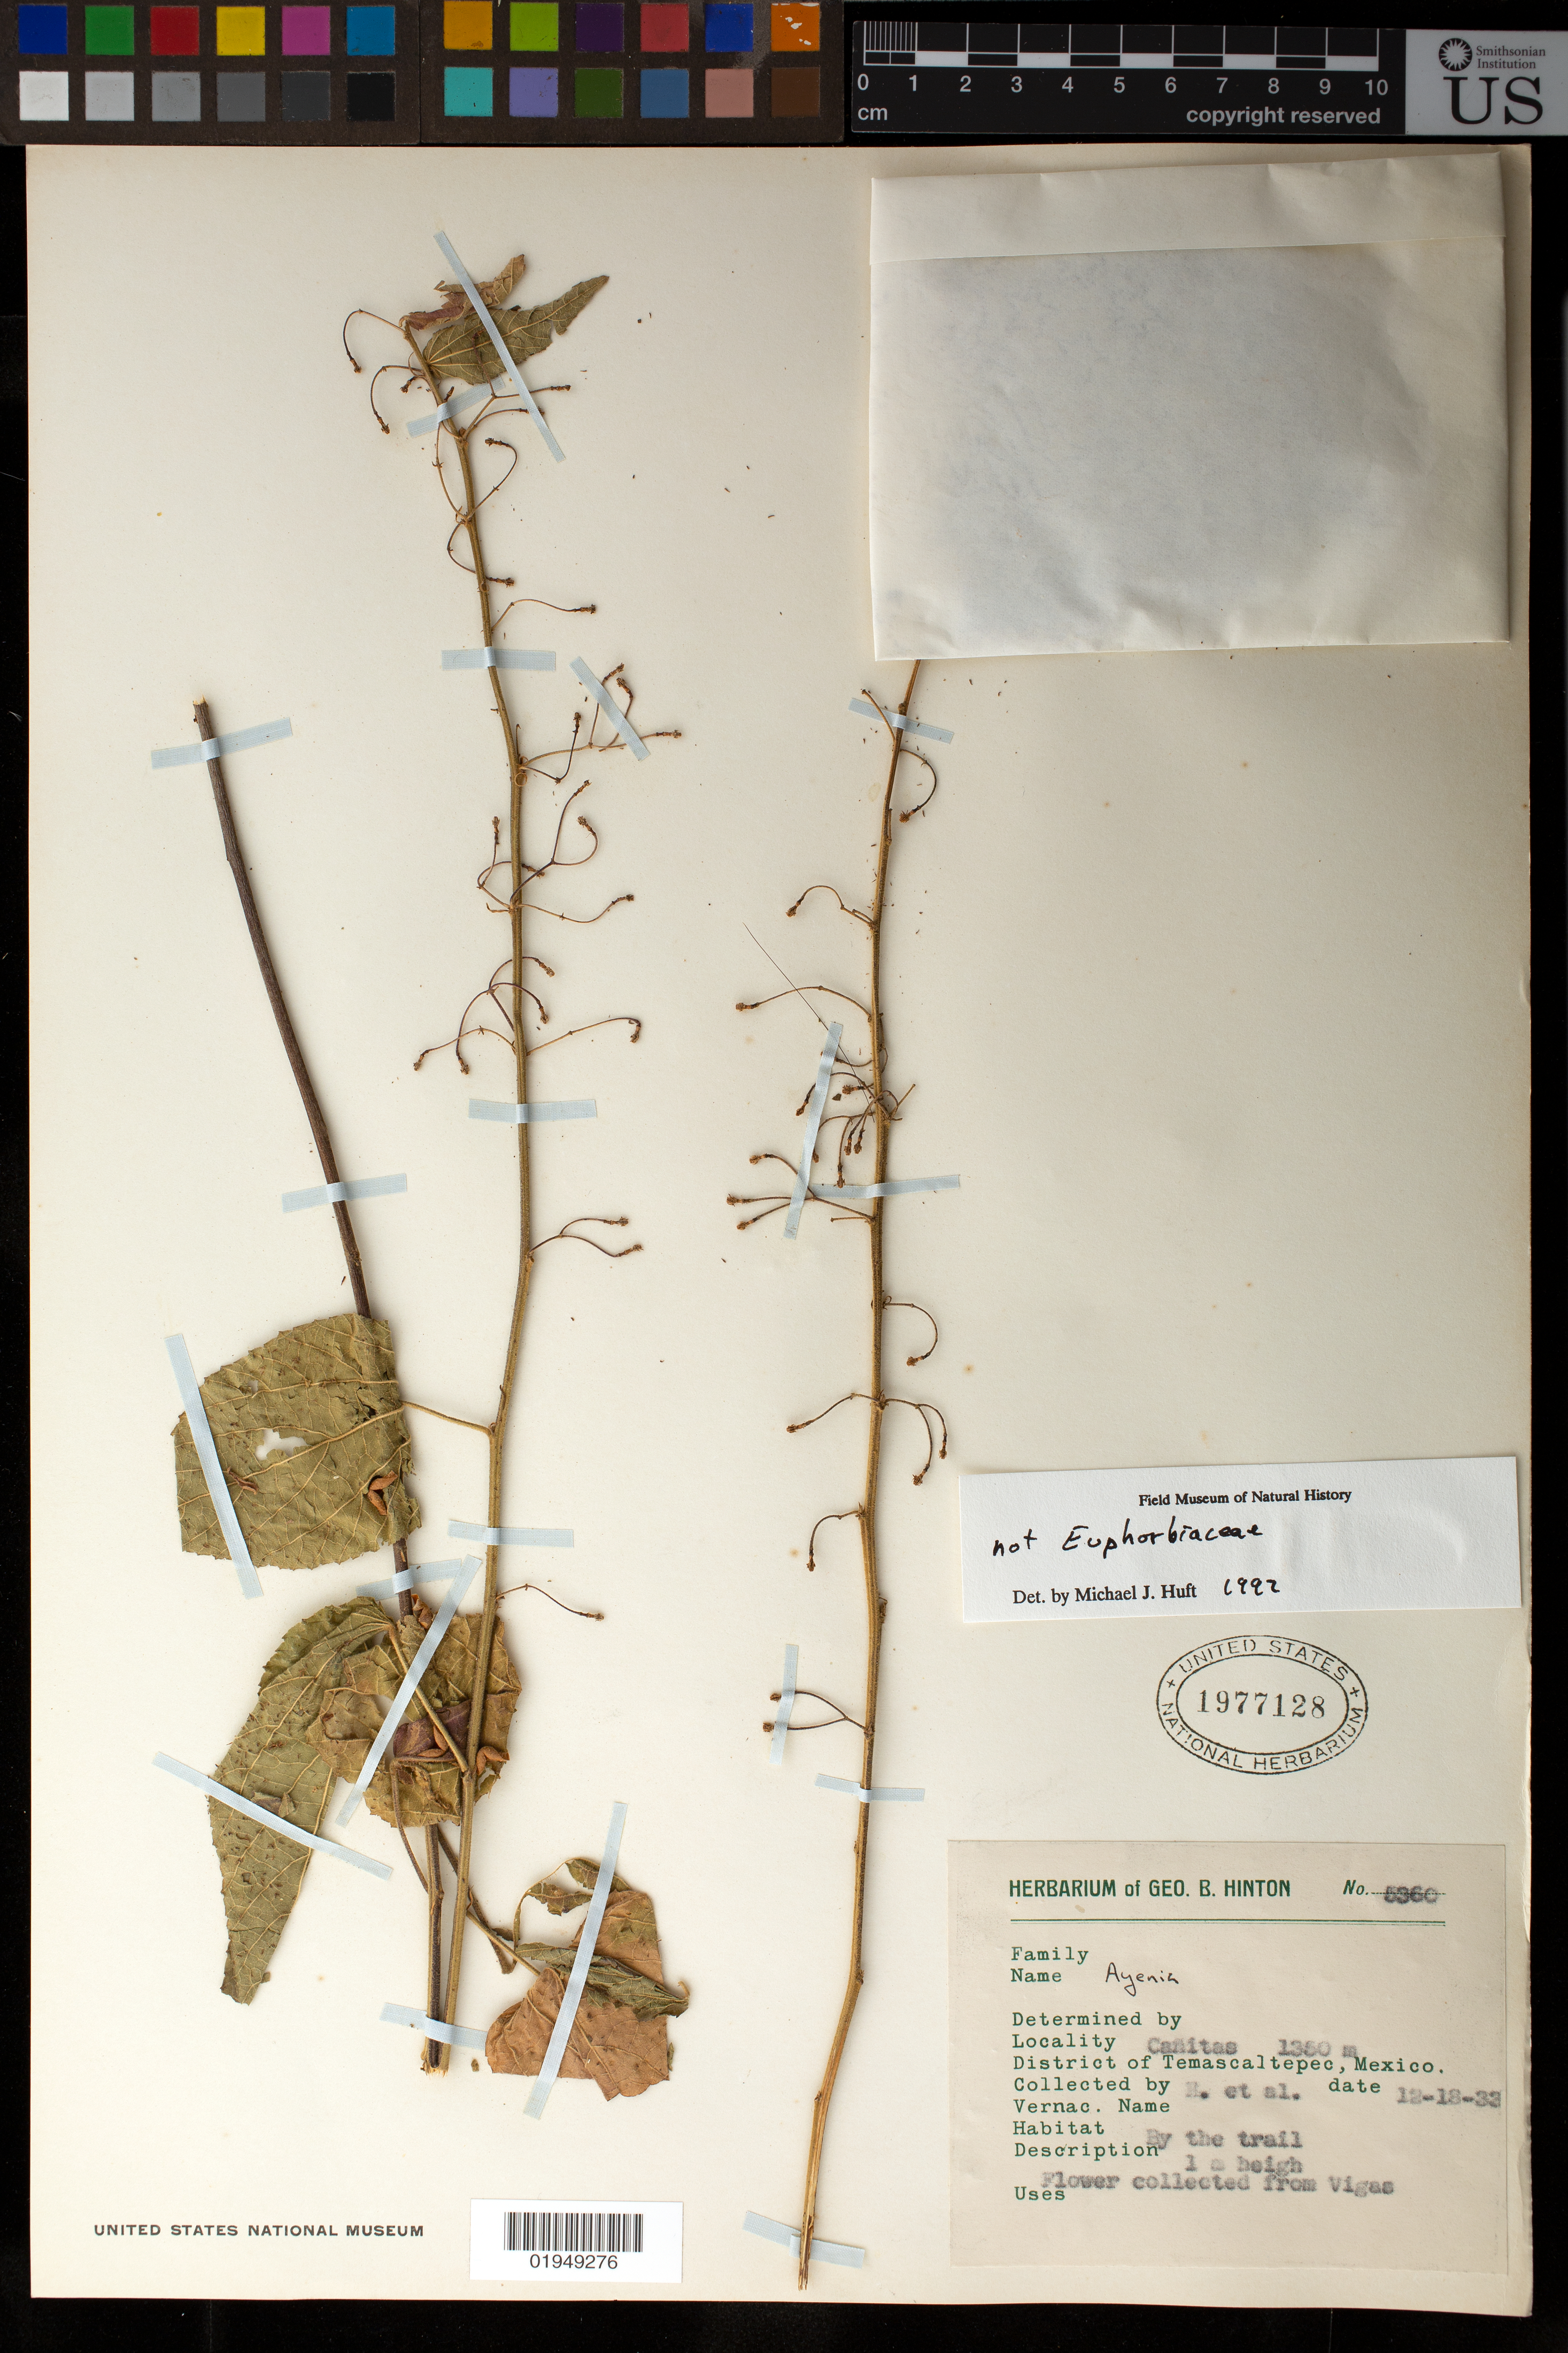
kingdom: Plantae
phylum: Tracheophyta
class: Magnoliopsida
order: Malvales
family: Malvaceae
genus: Ayenia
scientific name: Ayenia sp.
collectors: G. B. Hinton & et al.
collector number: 5360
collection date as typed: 18 Dec 1933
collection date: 1933-12-18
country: Mexico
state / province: México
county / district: Temascaltepec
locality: State of Mexico: District of Temascaltepec: Cañitas.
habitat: by the trail.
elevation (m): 1350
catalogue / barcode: US 1977128